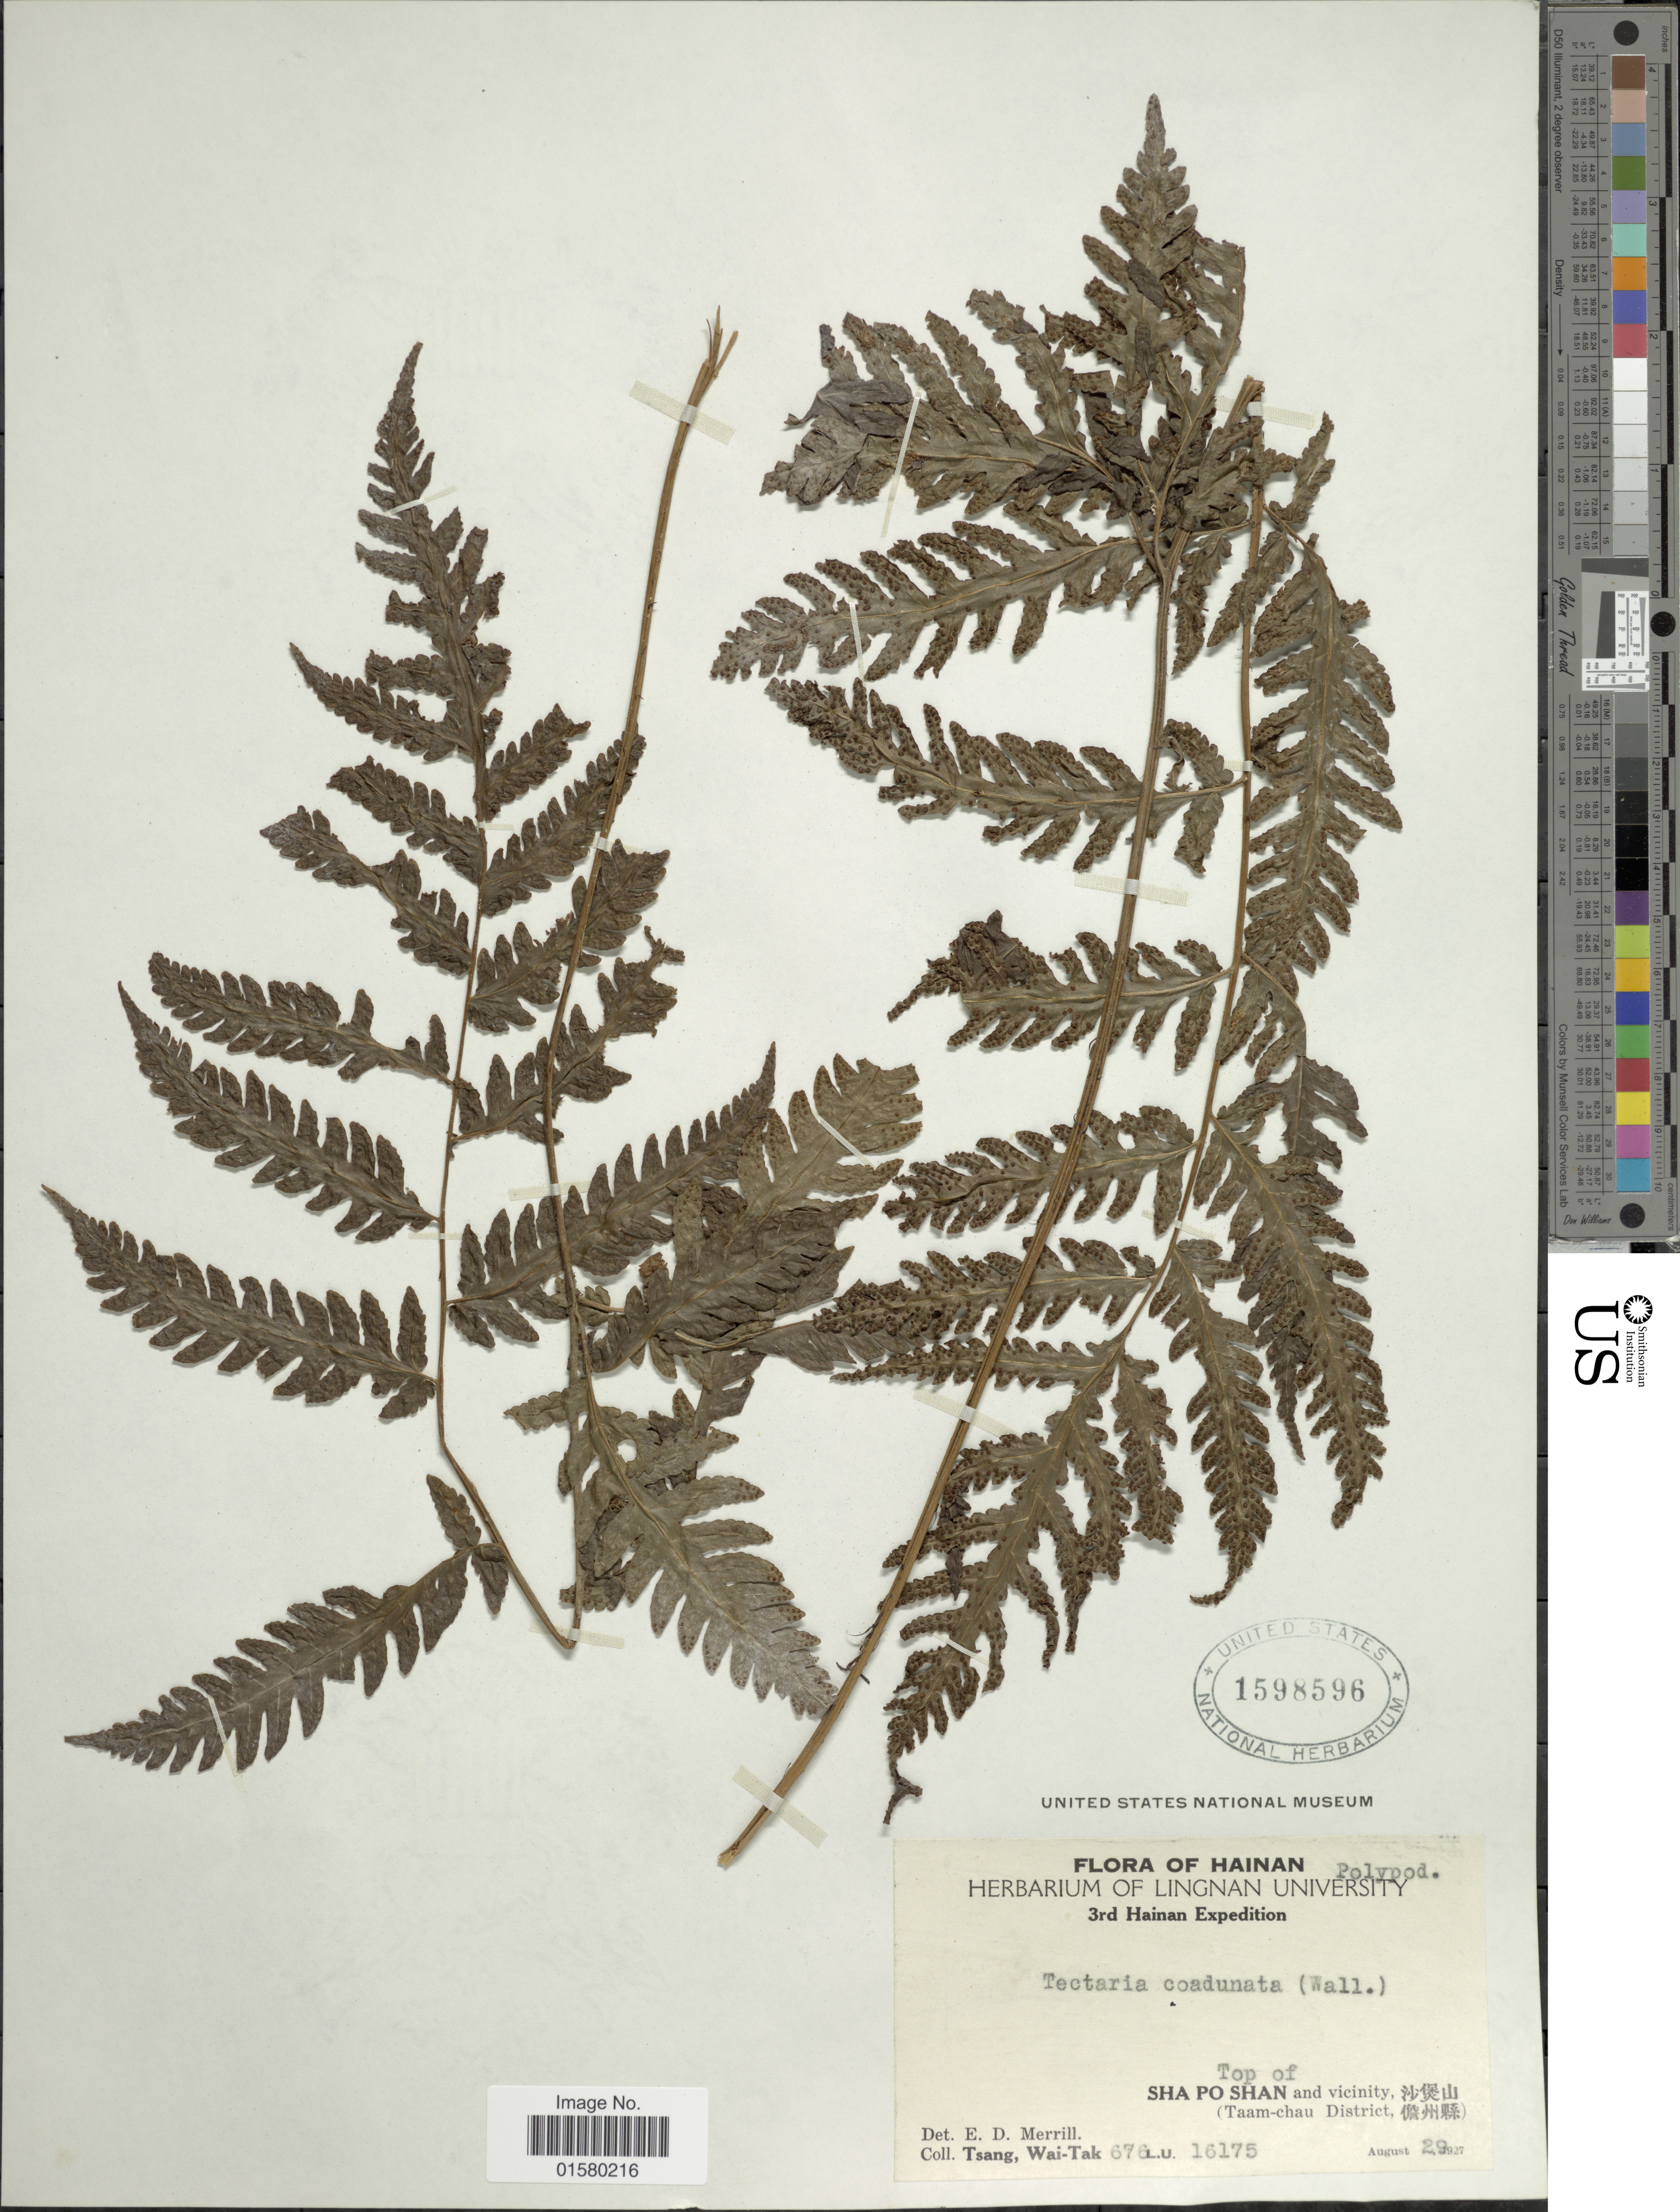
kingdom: Plantae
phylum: Tracheophyta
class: Polypodiopsida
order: Polypodiales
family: Tectariaceae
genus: Tectaria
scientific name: Tectaria devexa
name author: (Kunze) Copel.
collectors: W. T. Tsang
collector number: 676/L.U.16175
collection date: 1927-08-29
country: China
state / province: Hainan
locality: Top of Sha Po Shan and vicinity, Taam-chau District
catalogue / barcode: US 1598596